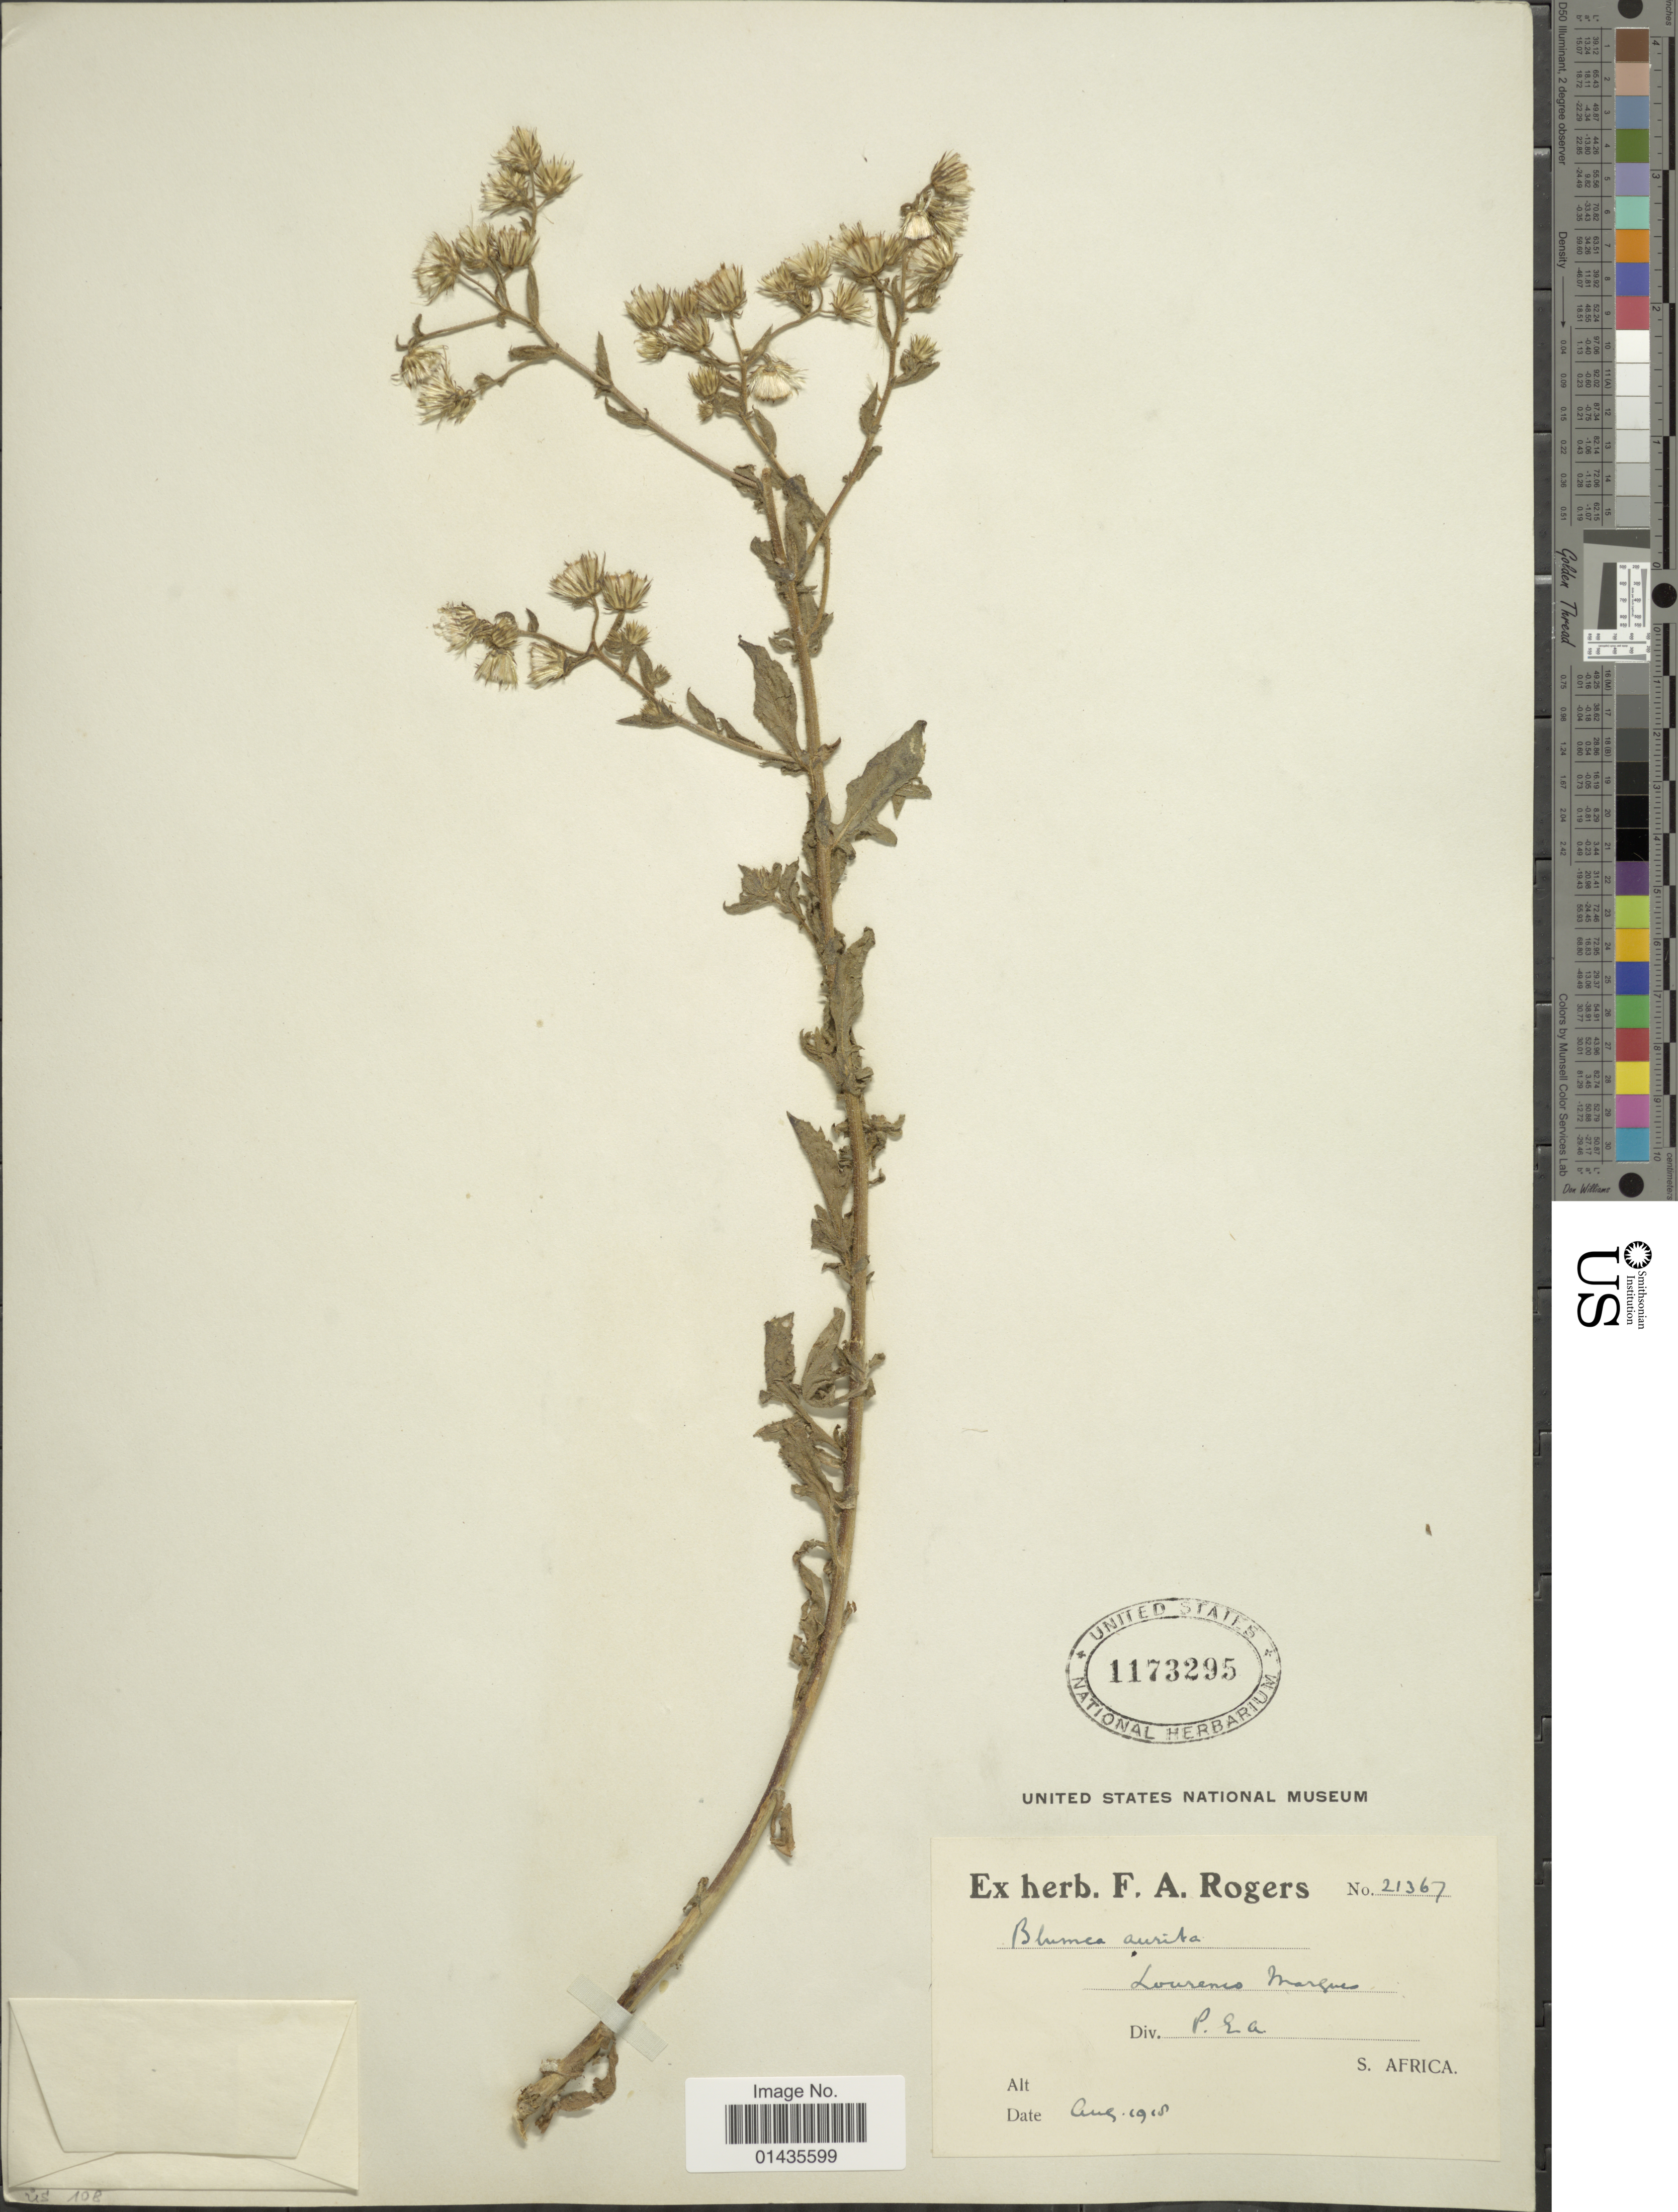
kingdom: Plantae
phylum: Tracheophyta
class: Magnoliopsida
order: Asterales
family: Asteraceae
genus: Blumea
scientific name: Blumea aurita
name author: (L. f.) DC.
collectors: ex herb. F. A. Rogers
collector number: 21367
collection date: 1918-08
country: Mozambique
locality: Lourenco Marques [Maputo], Div. P.Ea. [Portuguese East Africa]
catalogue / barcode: US 1173295